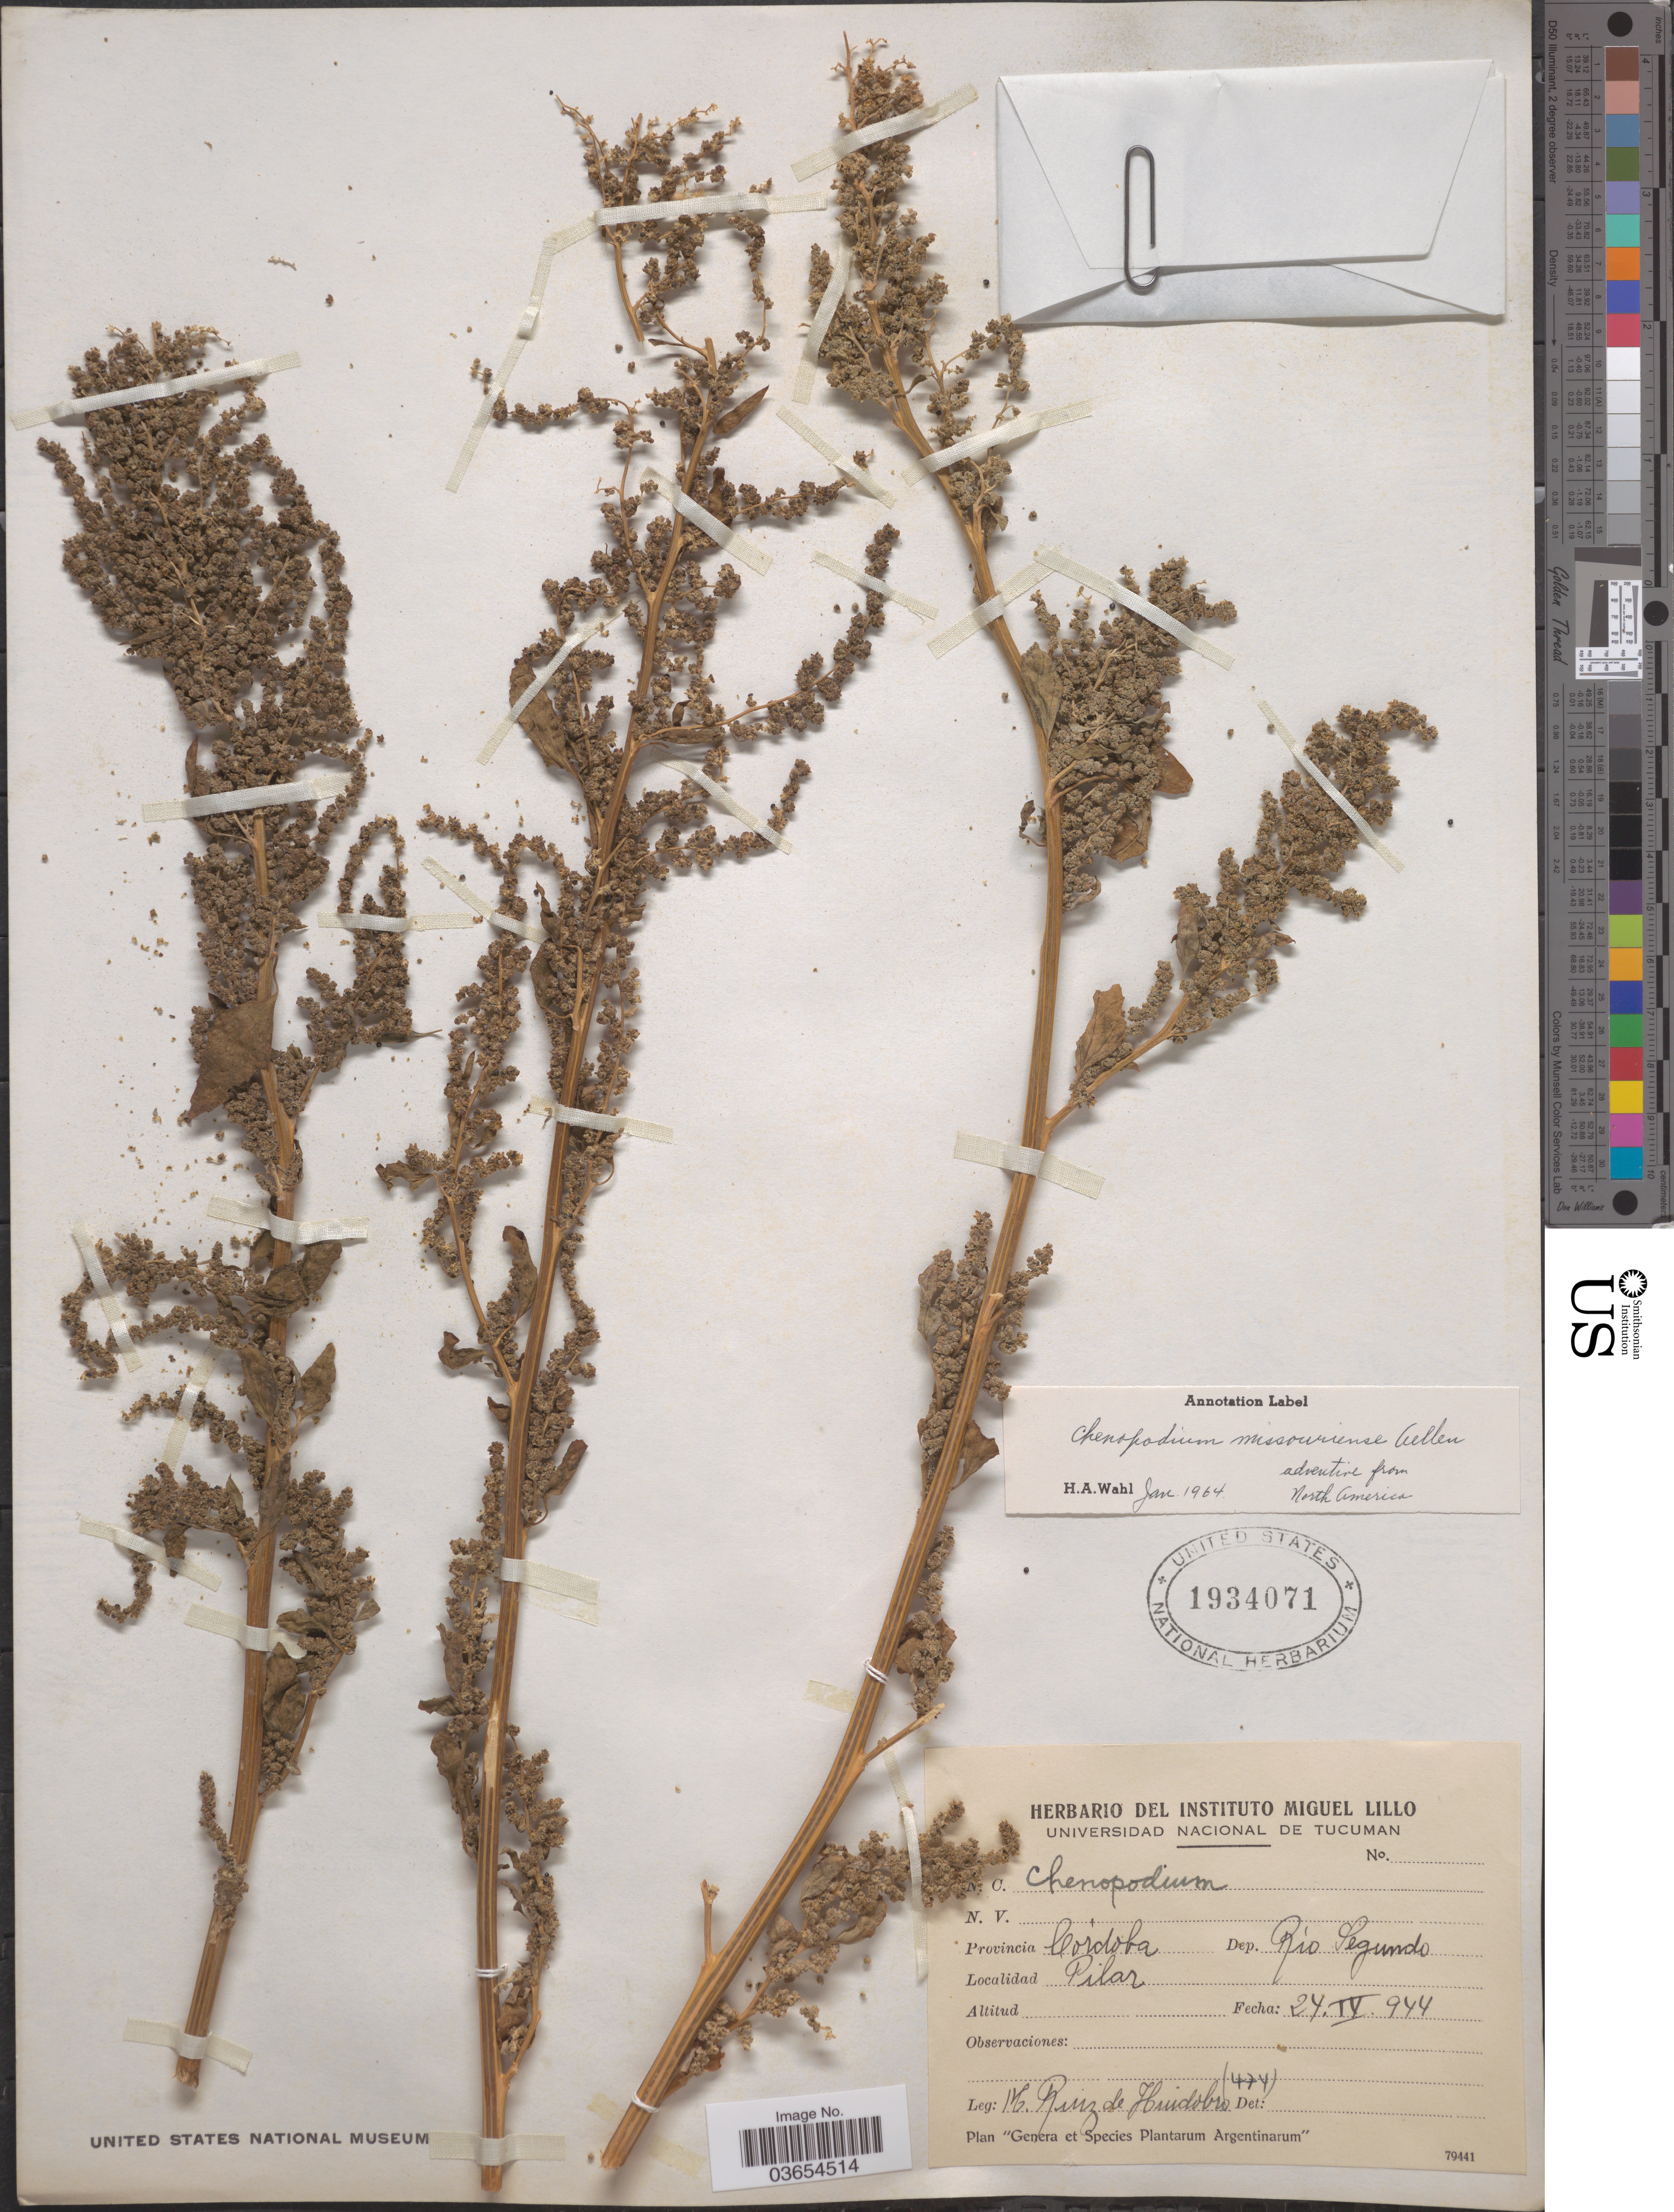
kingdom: Plantae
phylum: Tracheophyta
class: Magnoliopsida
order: Caryophyllales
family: Amaranthaceae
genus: Chenopodium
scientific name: Chenopodium missouriense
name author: Aellen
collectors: M. Ruiz Huidobro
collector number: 474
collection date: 1944-04-24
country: Argentina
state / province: Cordoba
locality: Dep. Río Segundo. Pilar.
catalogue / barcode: US 1934071